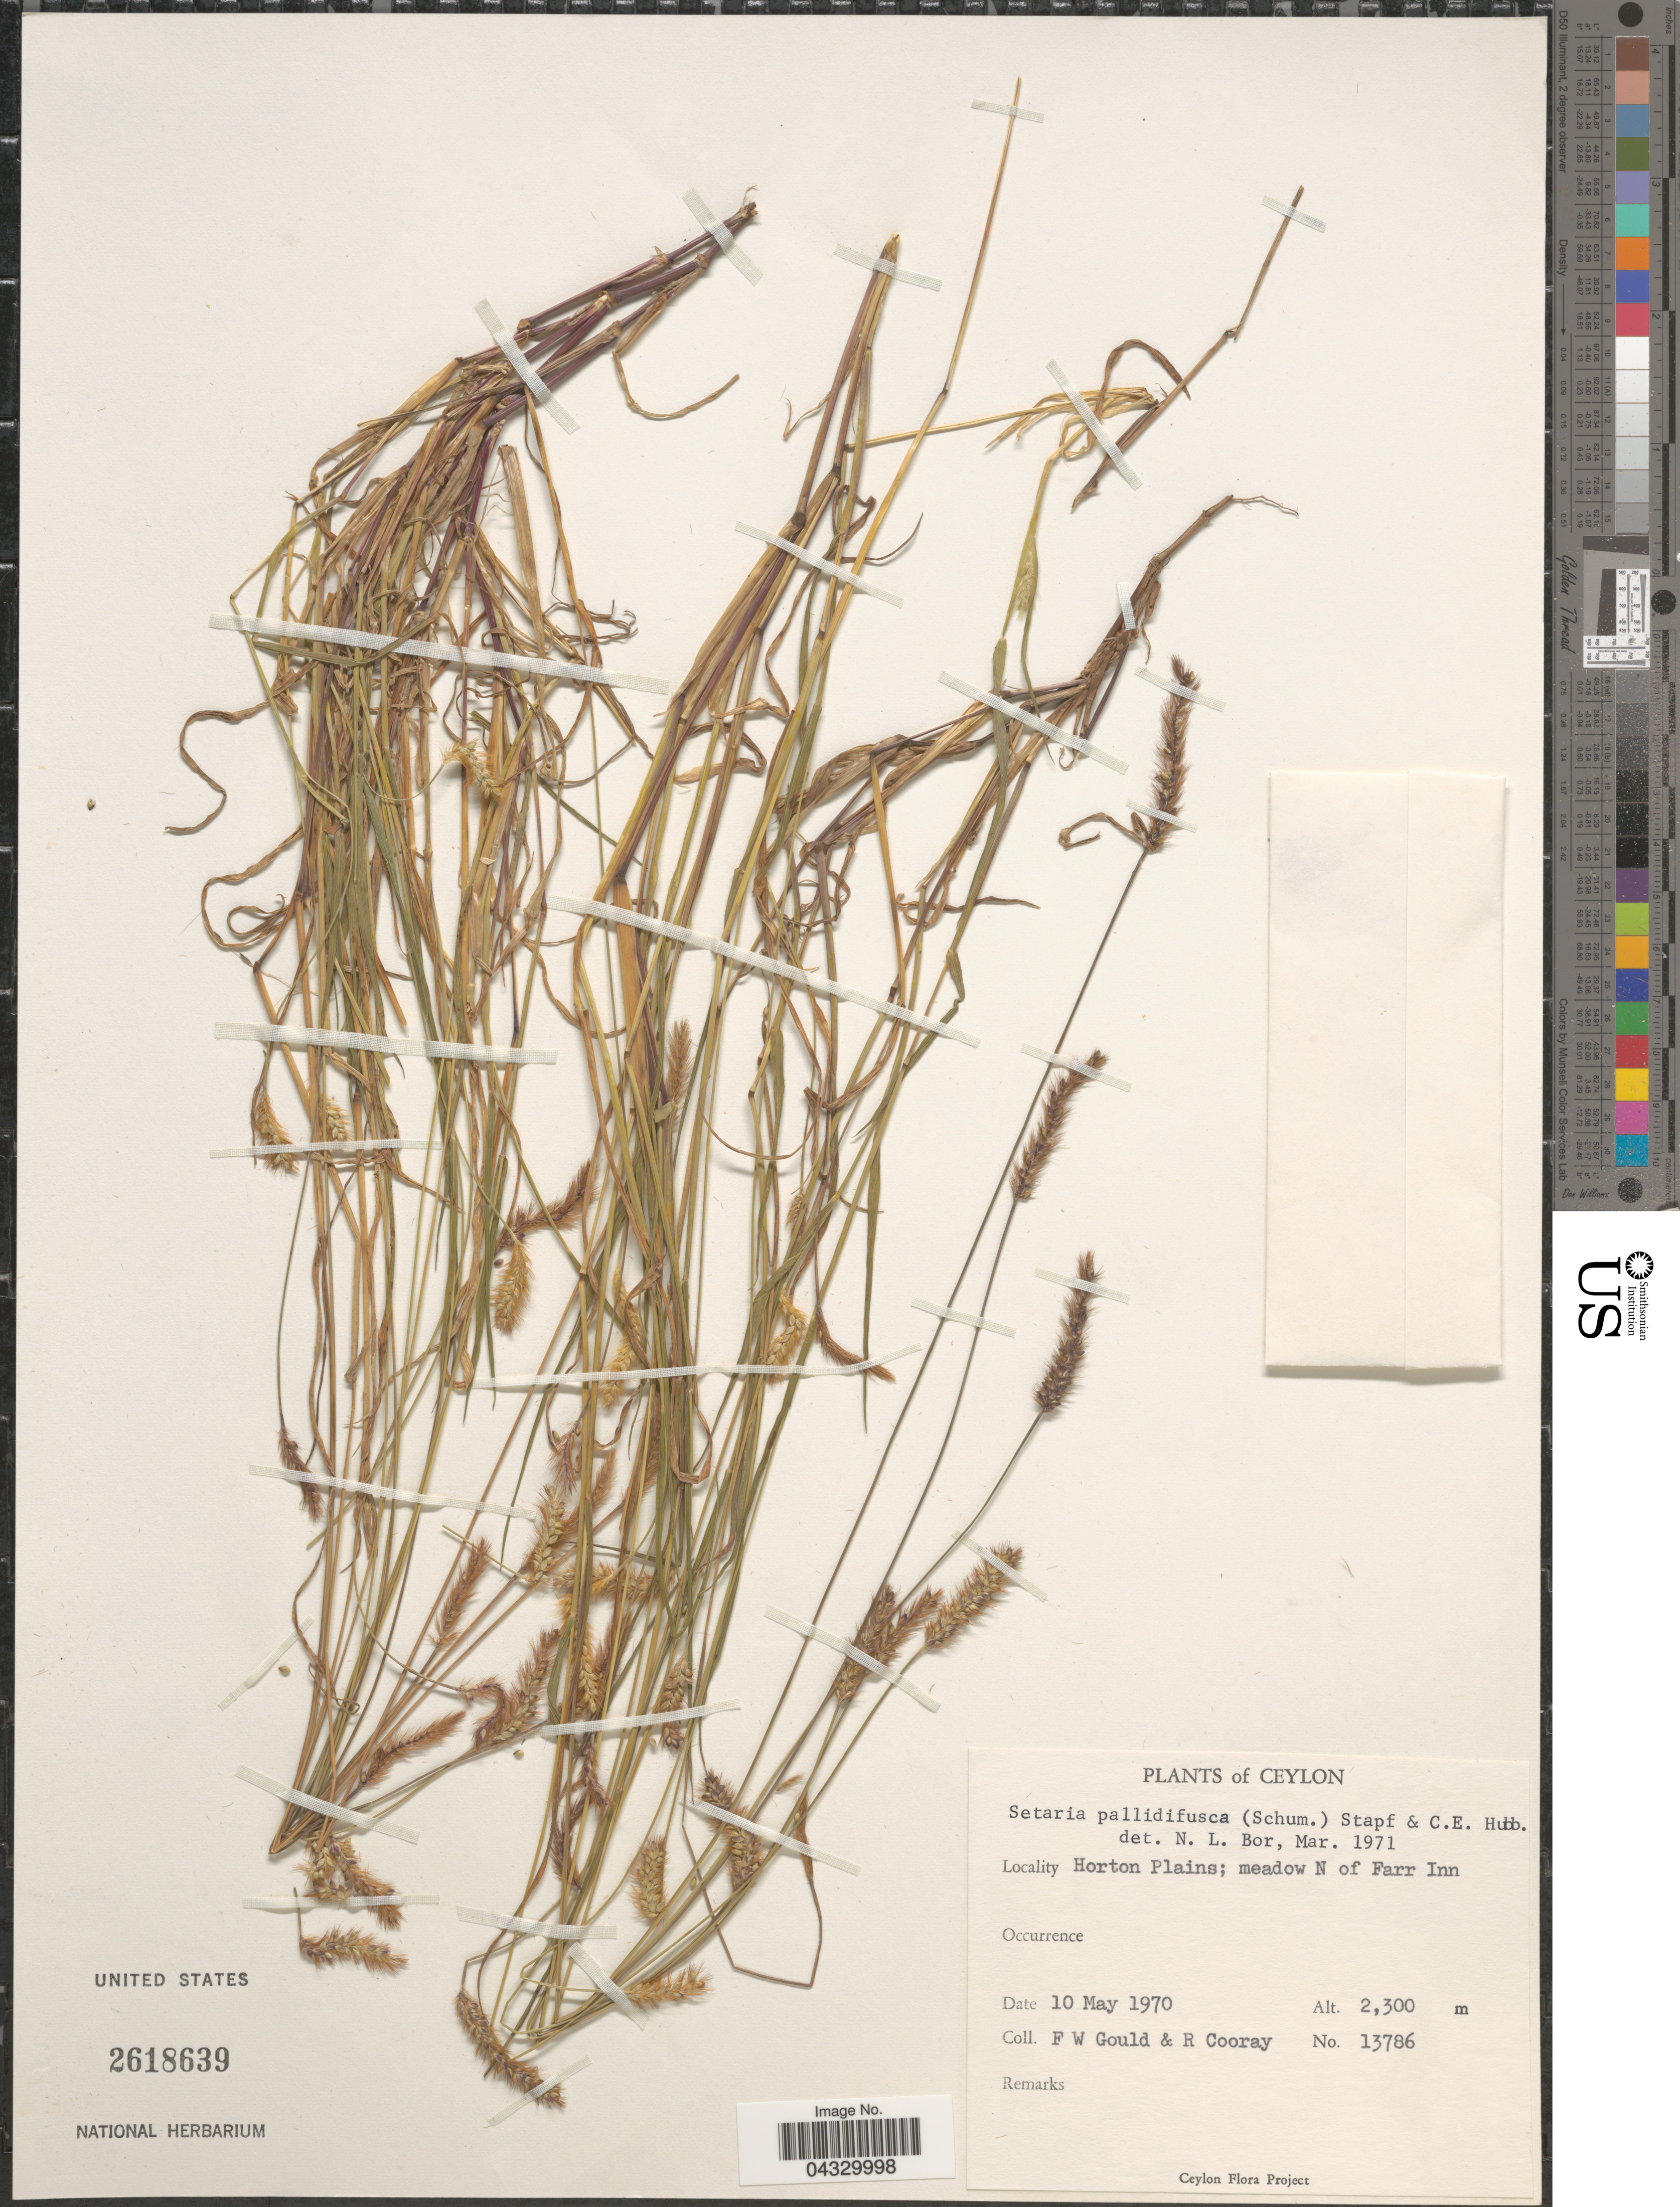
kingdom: Plantae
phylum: Tracheophyta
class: Liliopsida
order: Poales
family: Poaceae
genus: Setaria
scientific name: Setaria pallide-fusca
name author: (Schumach.) Stapf & C.E. Hubb.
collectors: F. W. Gould & R. Cooray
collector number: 13786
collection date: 1970-05-10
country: Sri Lanka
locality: Ceylon. Horton Plains; meadow N of Farr Inn.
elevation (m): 2300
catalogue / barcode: US 2618639